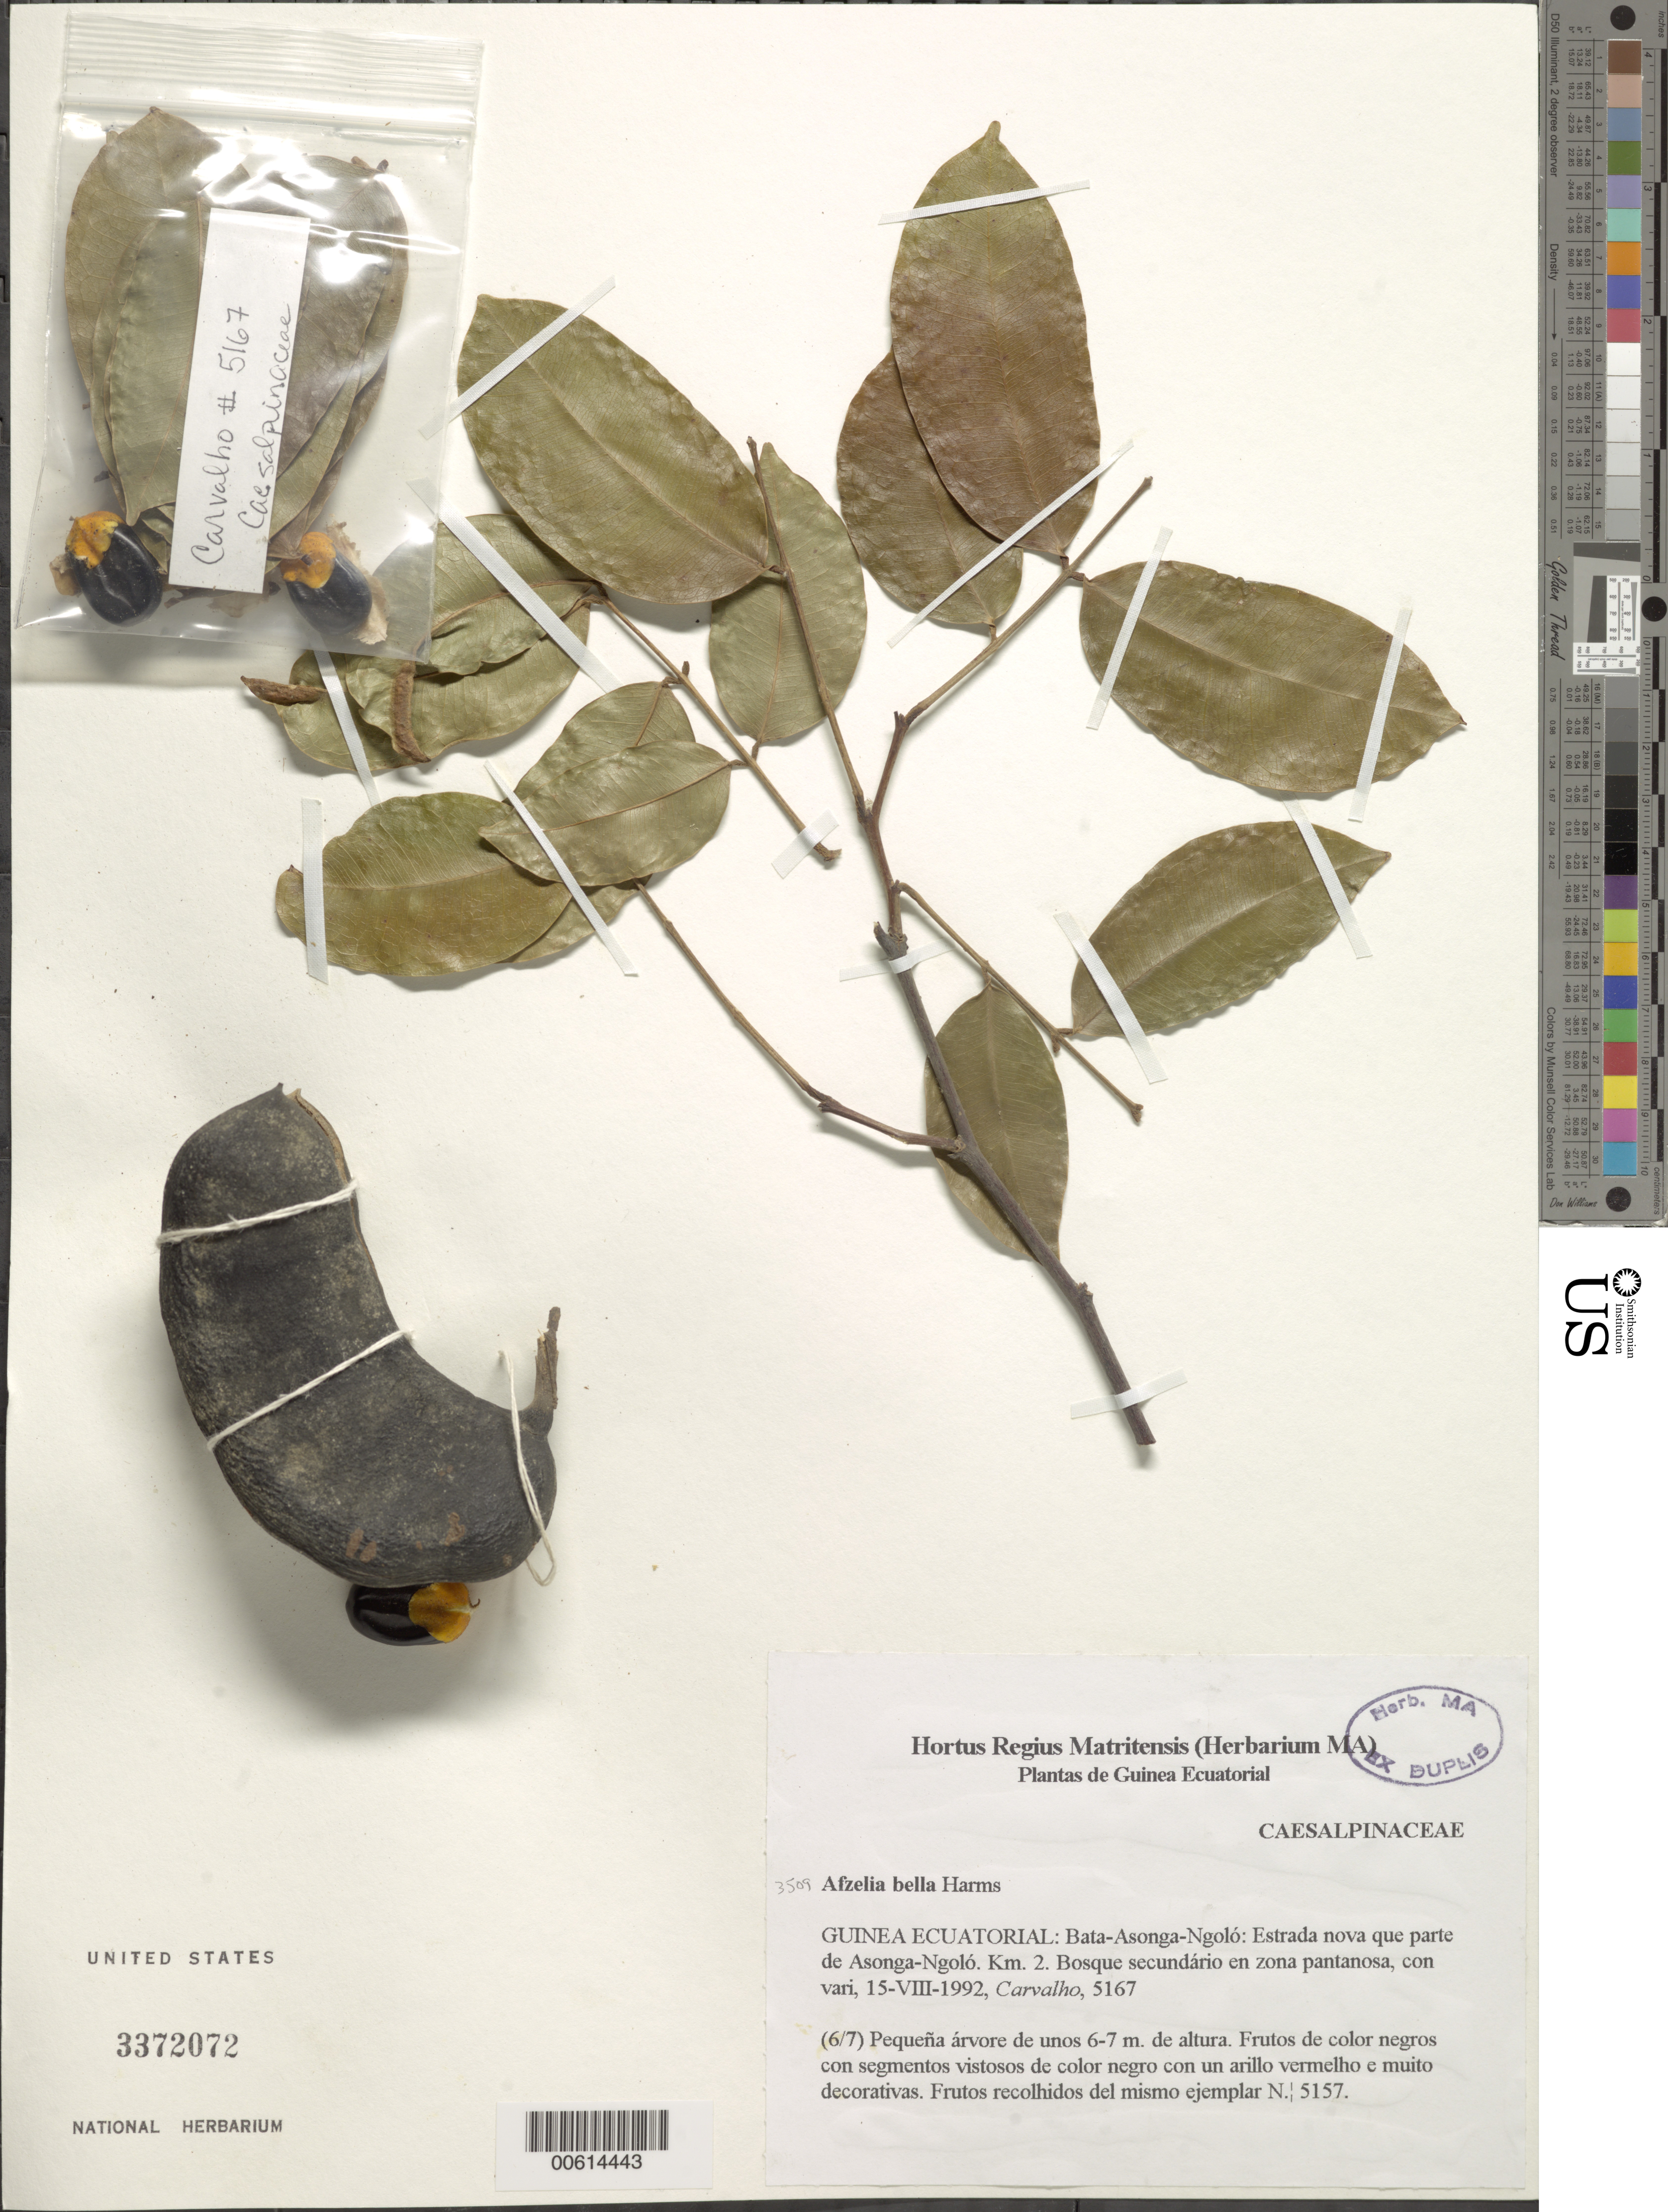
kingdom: Plantae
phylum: Tracheophyta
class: Magnoliopsida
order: Fabales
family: Fabaceae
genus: Afzelia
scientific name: Afzelia bella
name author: Harms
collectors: Carvalho, --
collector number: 5167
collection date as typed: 15 Aug 1992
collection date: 1992-08-15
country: Equatorial Guinea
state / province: Litoral (?)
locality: Bata-Asonga-Ngolo, Asonga-Ngolo. [former Province of Río Muni (Mbini).]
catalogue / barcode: US 3372072